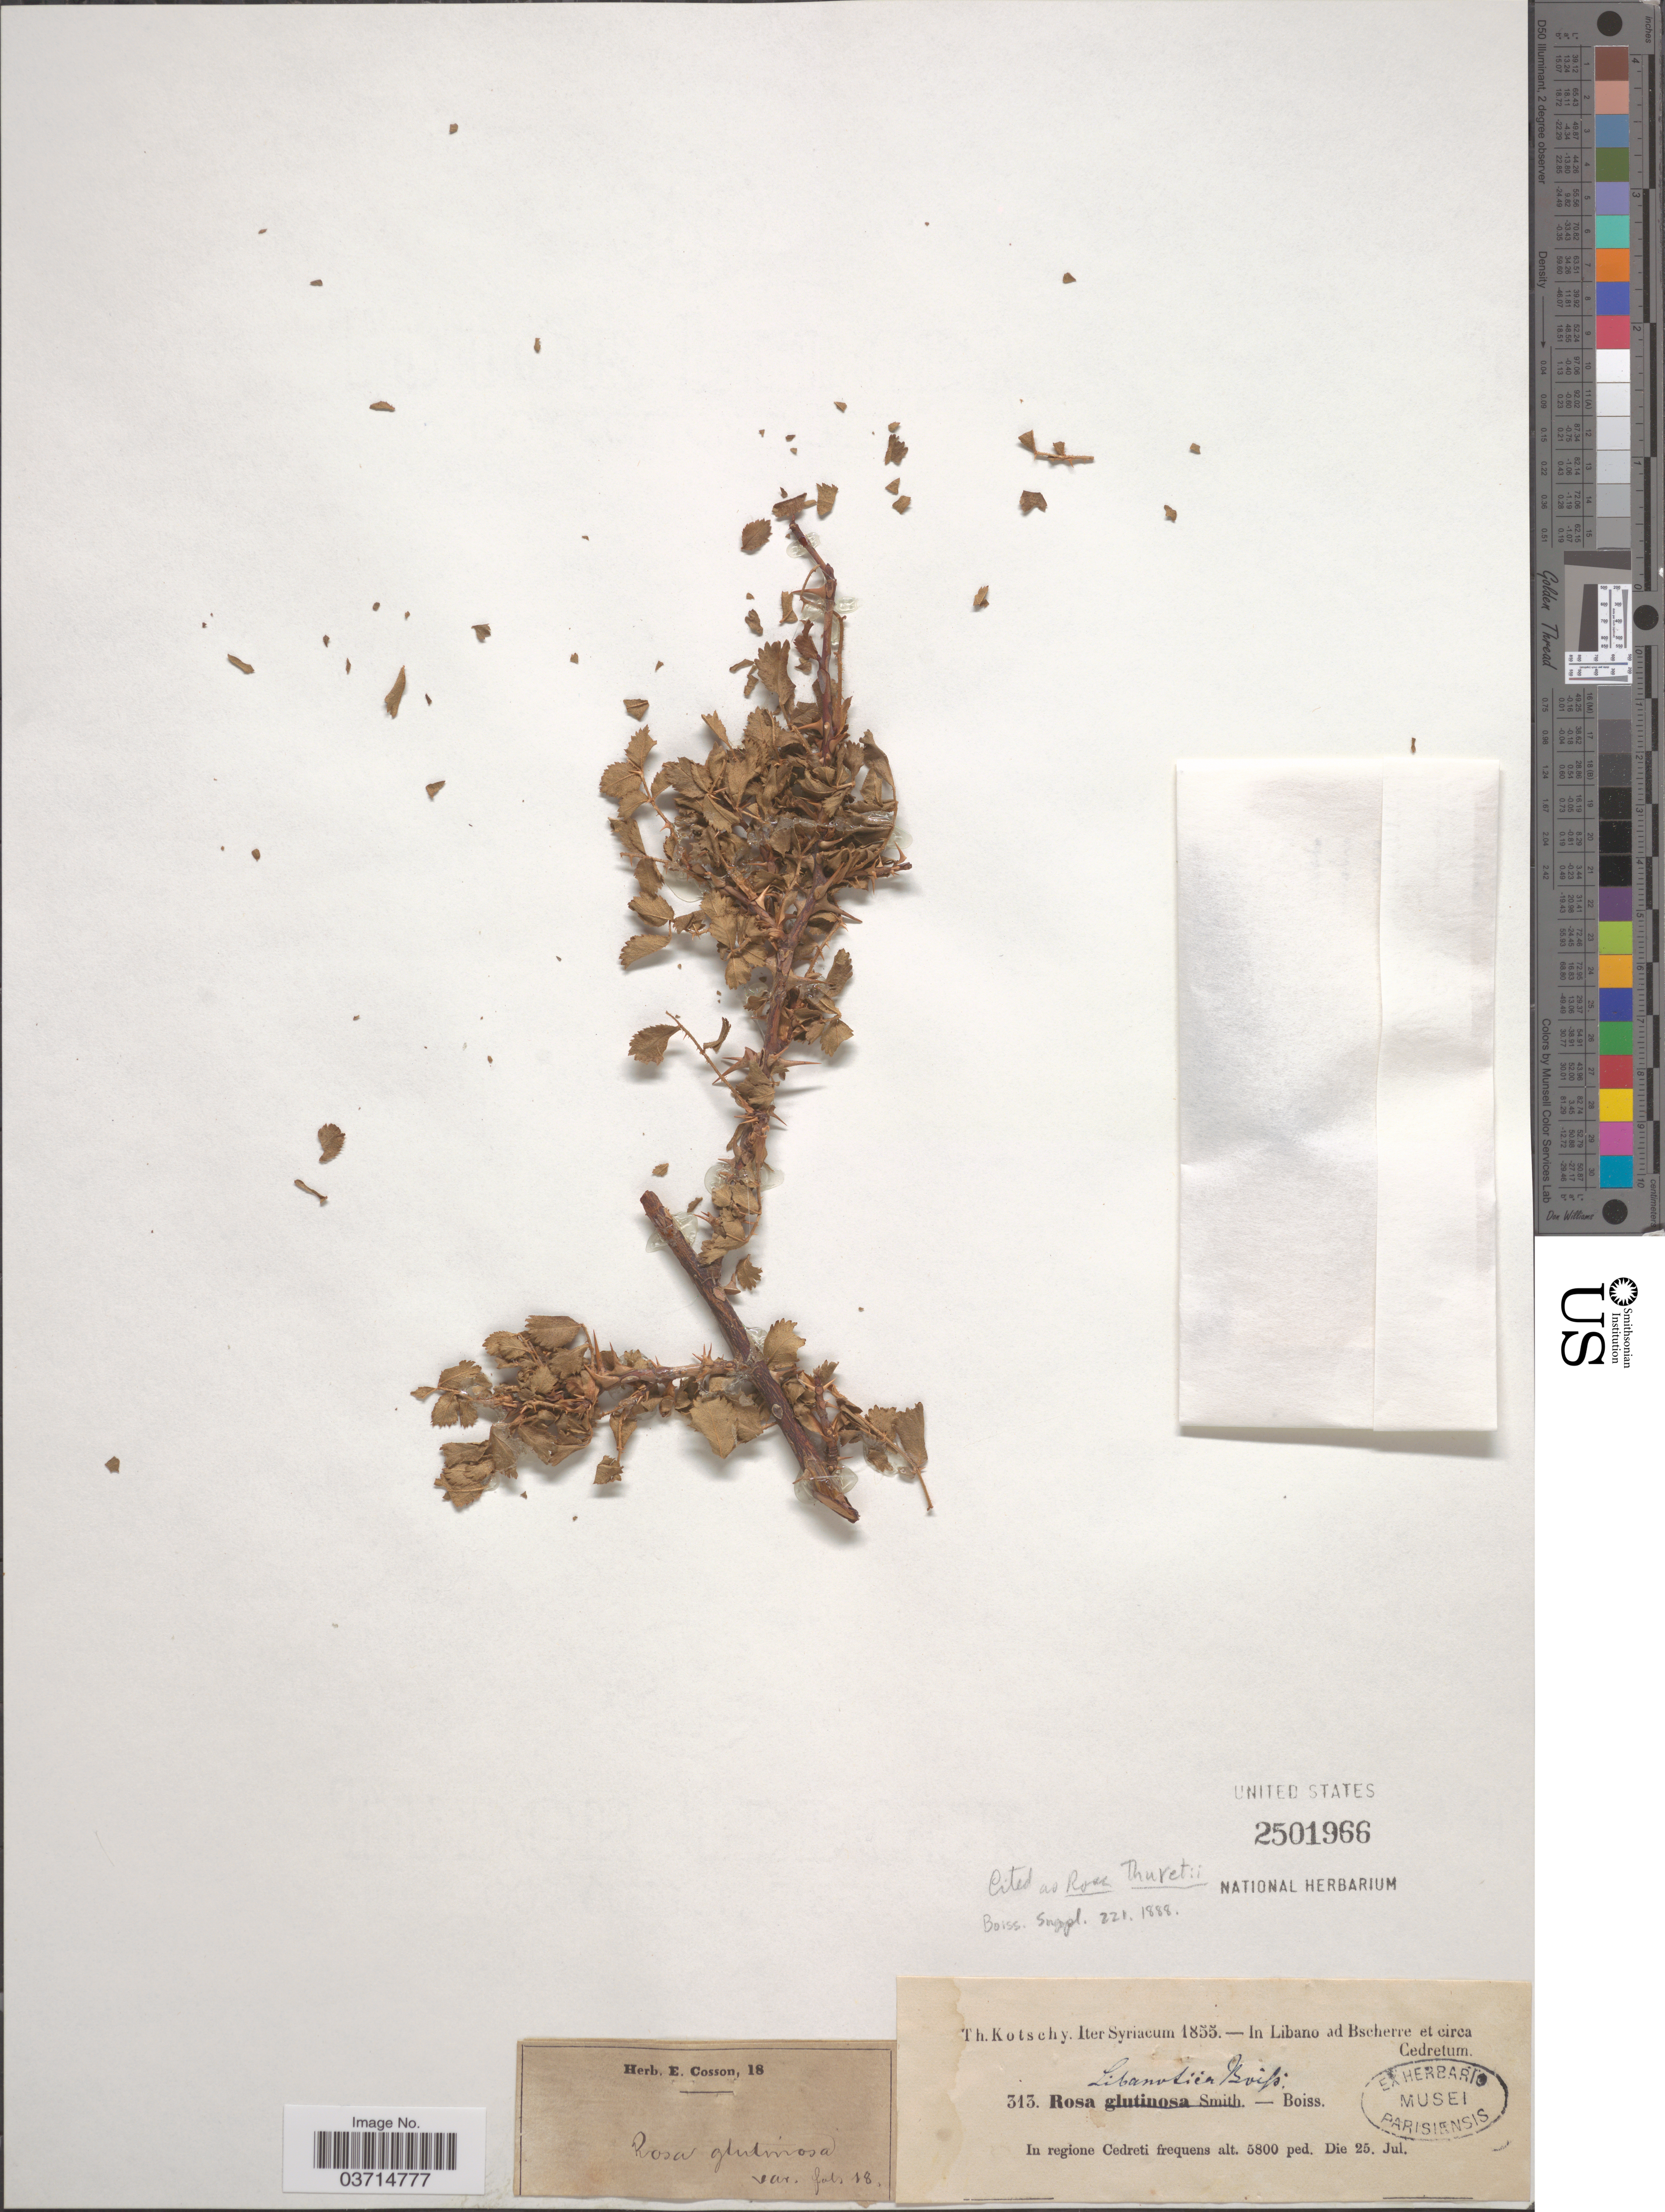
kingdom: Plantae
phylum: Tracheophyta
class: Magnoliopsida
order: Rosales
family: Rosaceae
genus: Rosa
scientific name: Rosa thuretii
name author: Burnat & Gremli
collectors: K. G. Kotschy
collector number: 313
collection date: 1855-07-25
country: Syria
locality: Syriacum. In Libano ad Bscherre et circa Cadretum. In regione Cedreti frequens.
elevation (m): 1768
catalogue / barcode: US 2501966